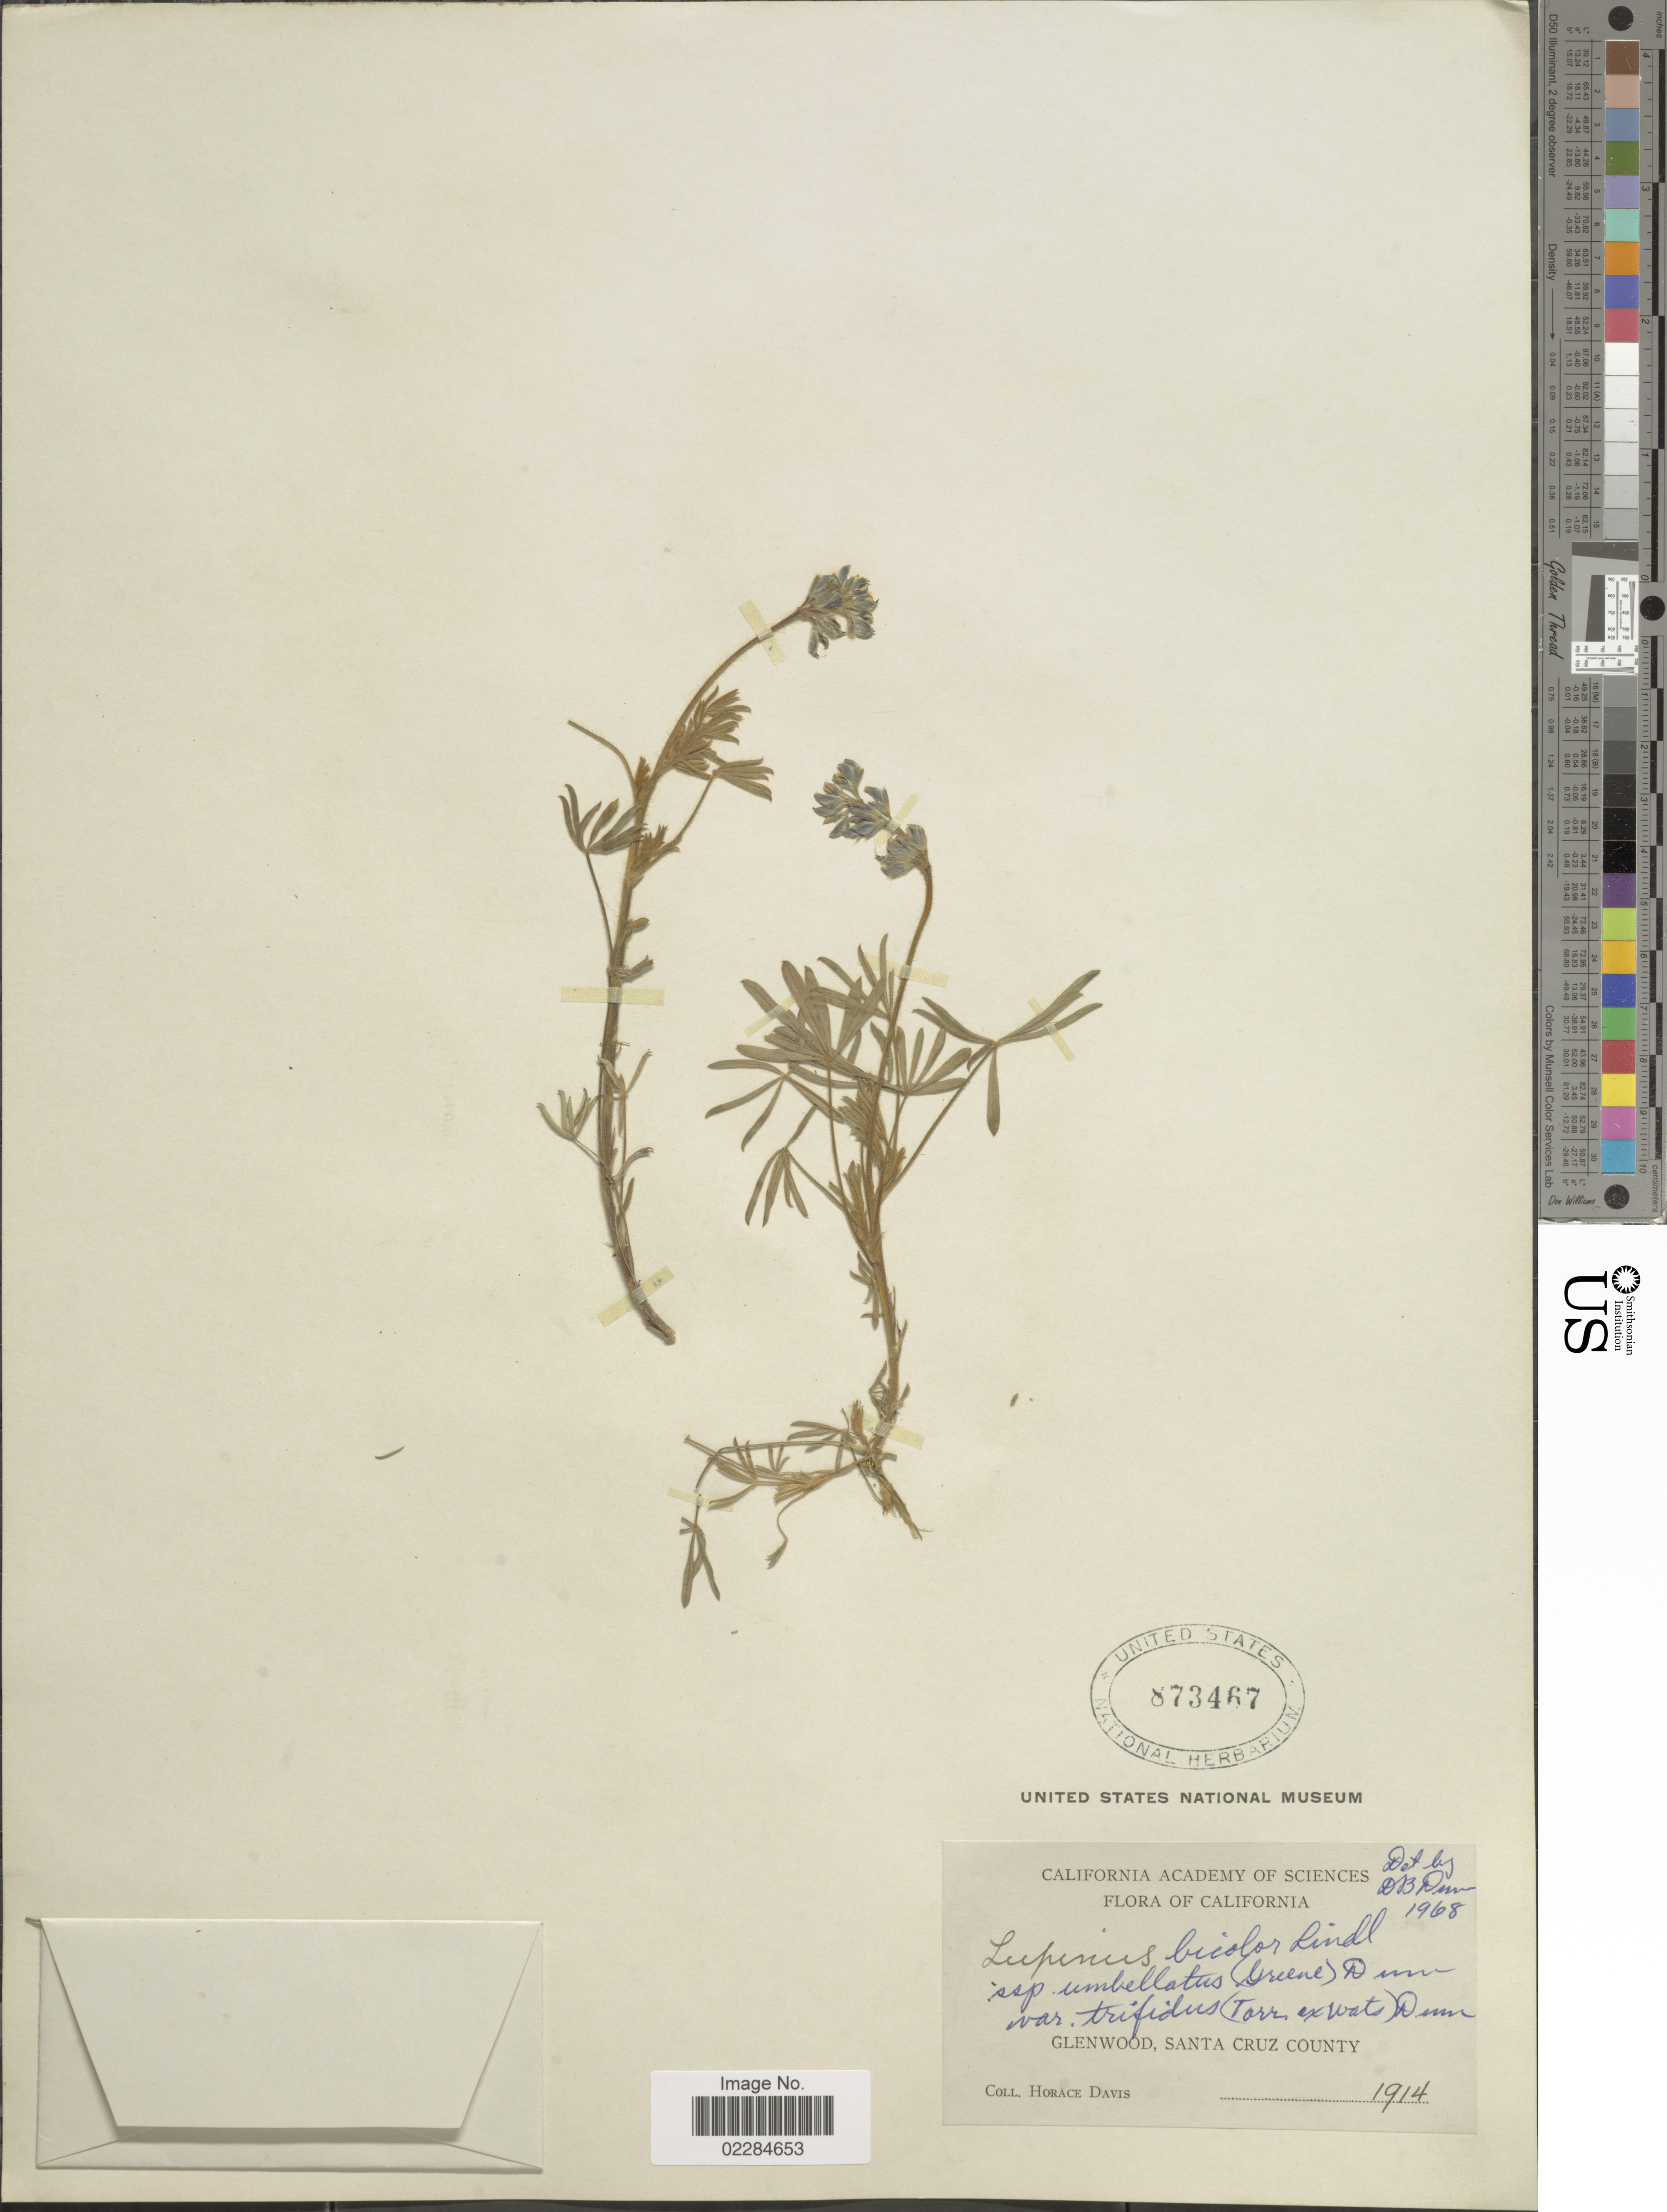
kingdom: Plantae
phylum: Tracheophyta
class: Magnoliopsida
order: Fabales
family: Fabaceae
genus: Lupinus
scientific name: Lupinus bicolor var. umbellatus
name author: (Greene) C.P. Sm.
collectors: H. Davis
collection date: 1914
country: United States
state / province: California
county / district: Santa Cruz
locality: Glenwood, Santa Cruz County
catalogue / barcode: US 873467